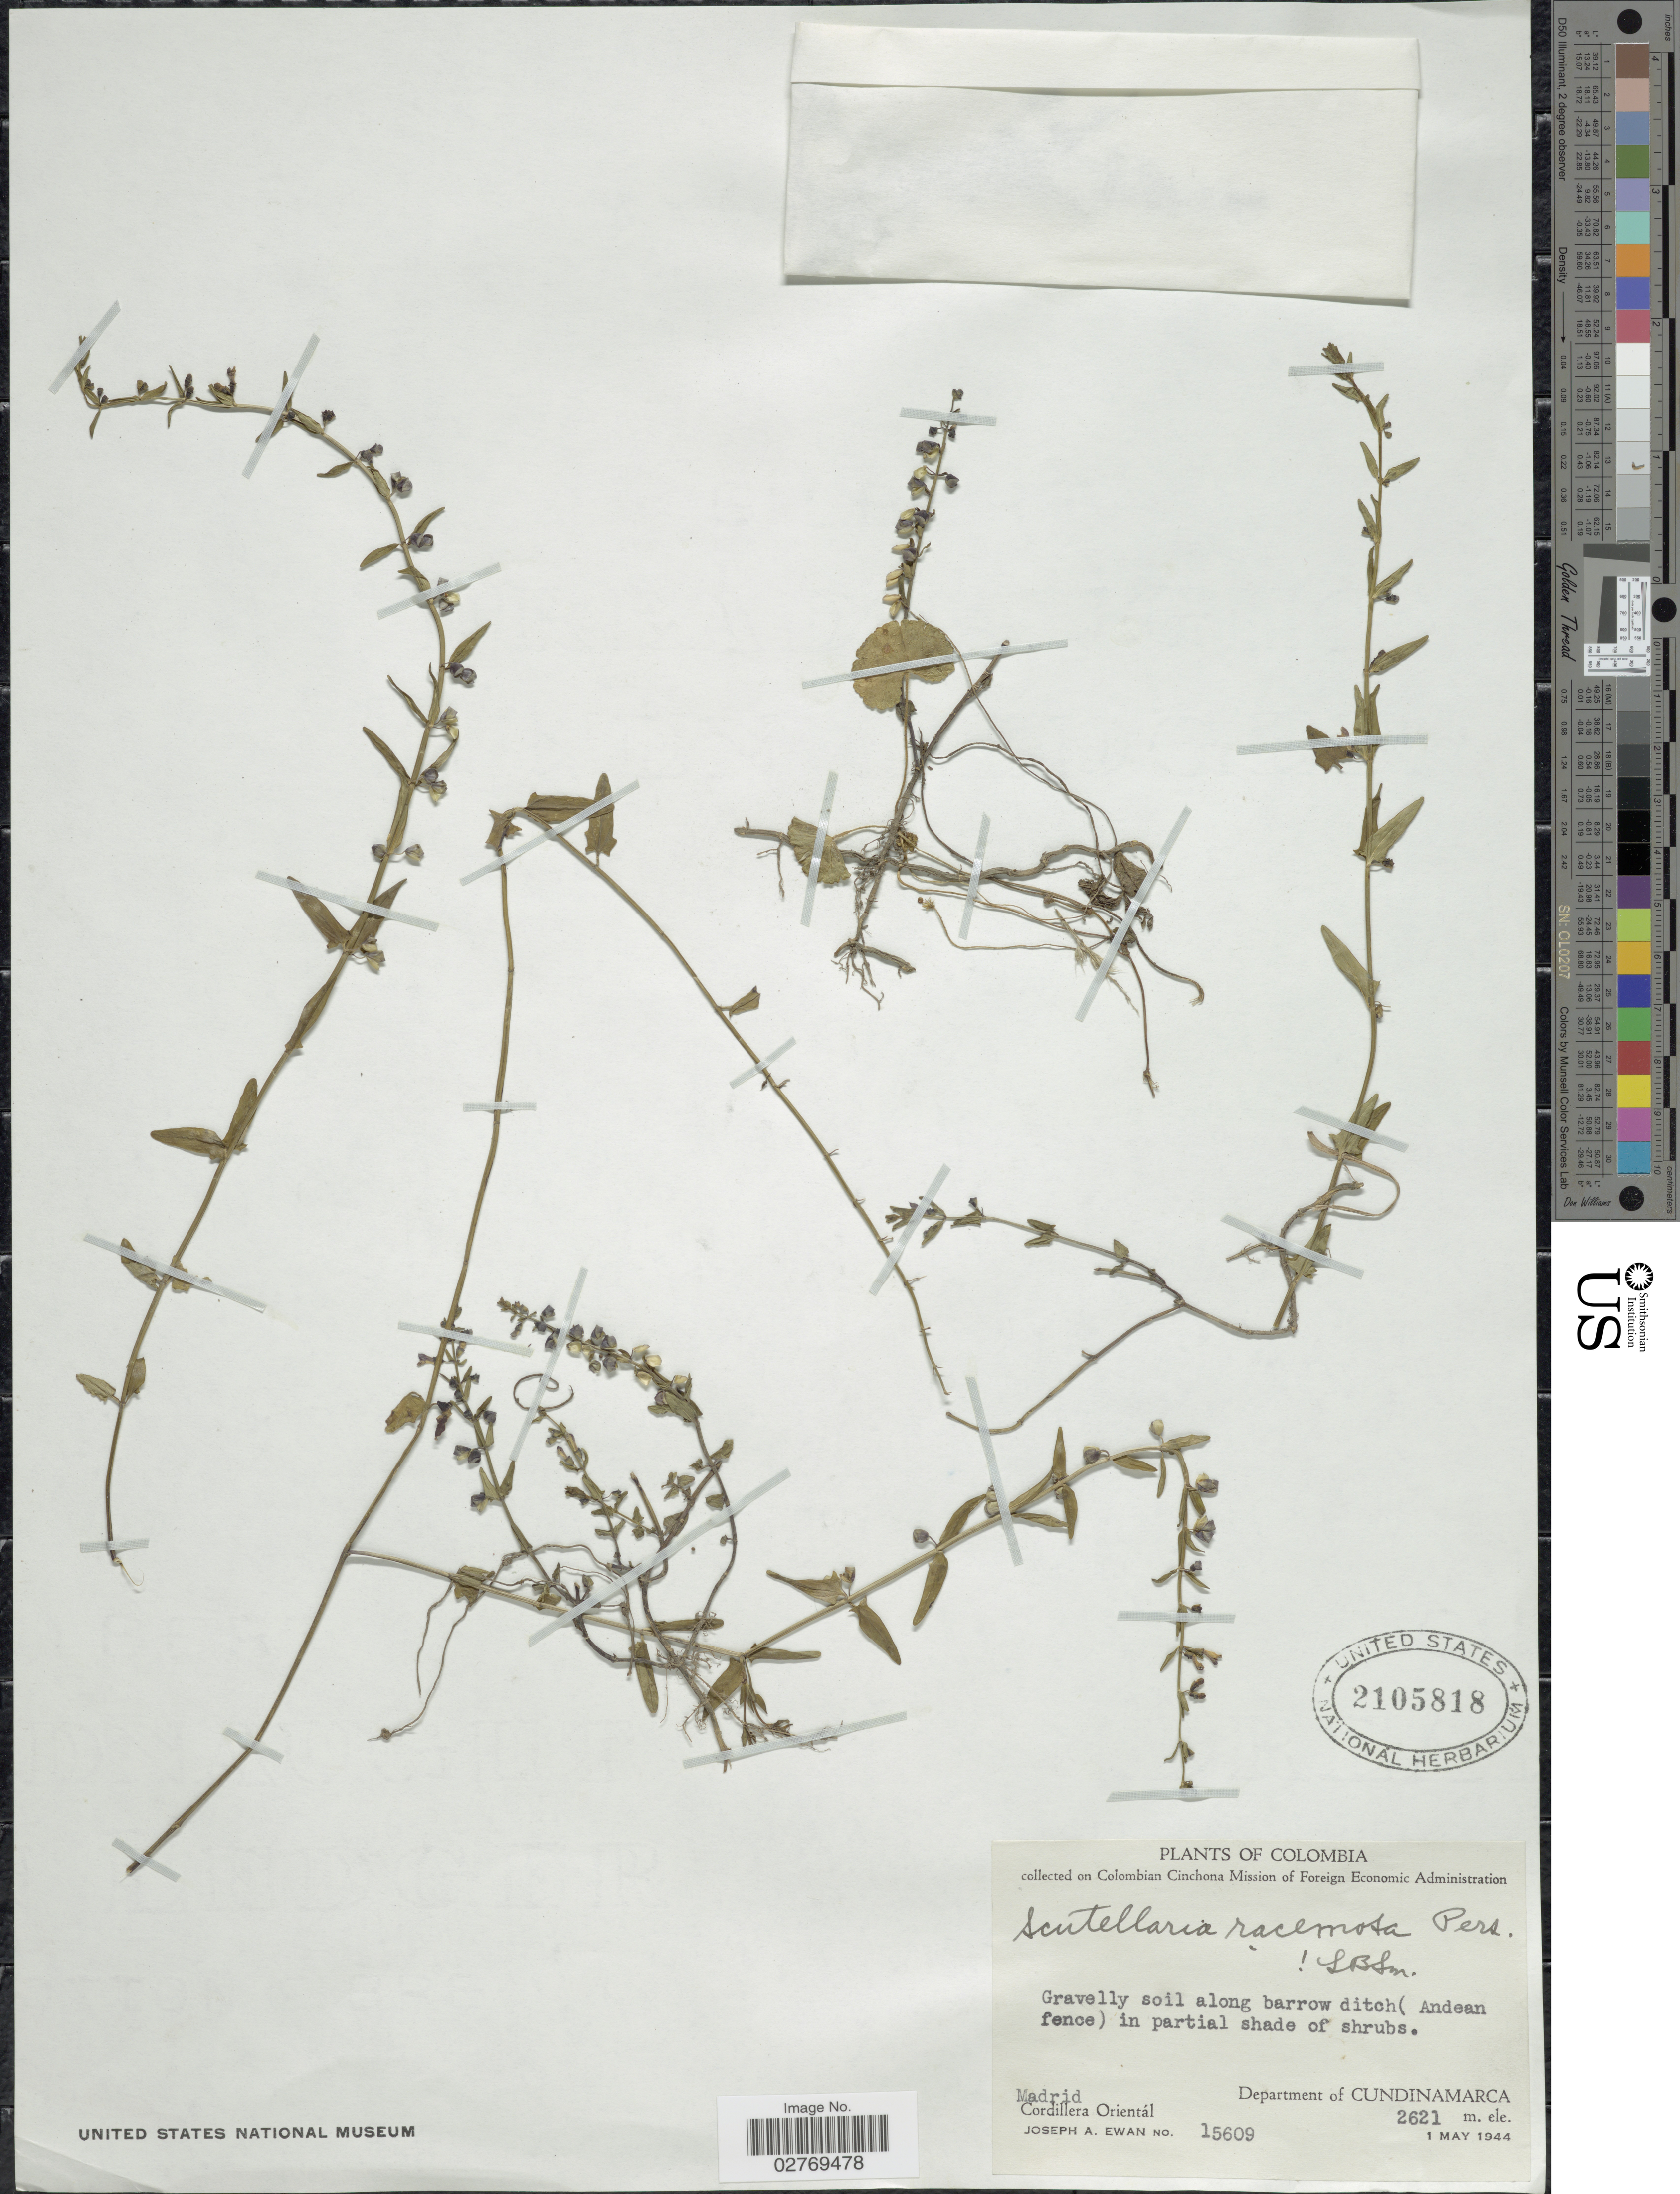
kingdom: Plantae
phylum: Tracheophyta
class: Magnoliopsida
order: Lamiales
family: Lamiaceae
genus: Scutellaria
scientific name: Scutellaria racemosa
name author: Pers.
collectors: J. A. Ewan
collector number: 15609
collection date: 1944-05-01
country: Colombia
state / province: Cundinamarca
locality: Madrid. Cordillera Orientál. Department of Cundinamarca.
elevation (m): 2621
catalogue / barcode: US 2105818